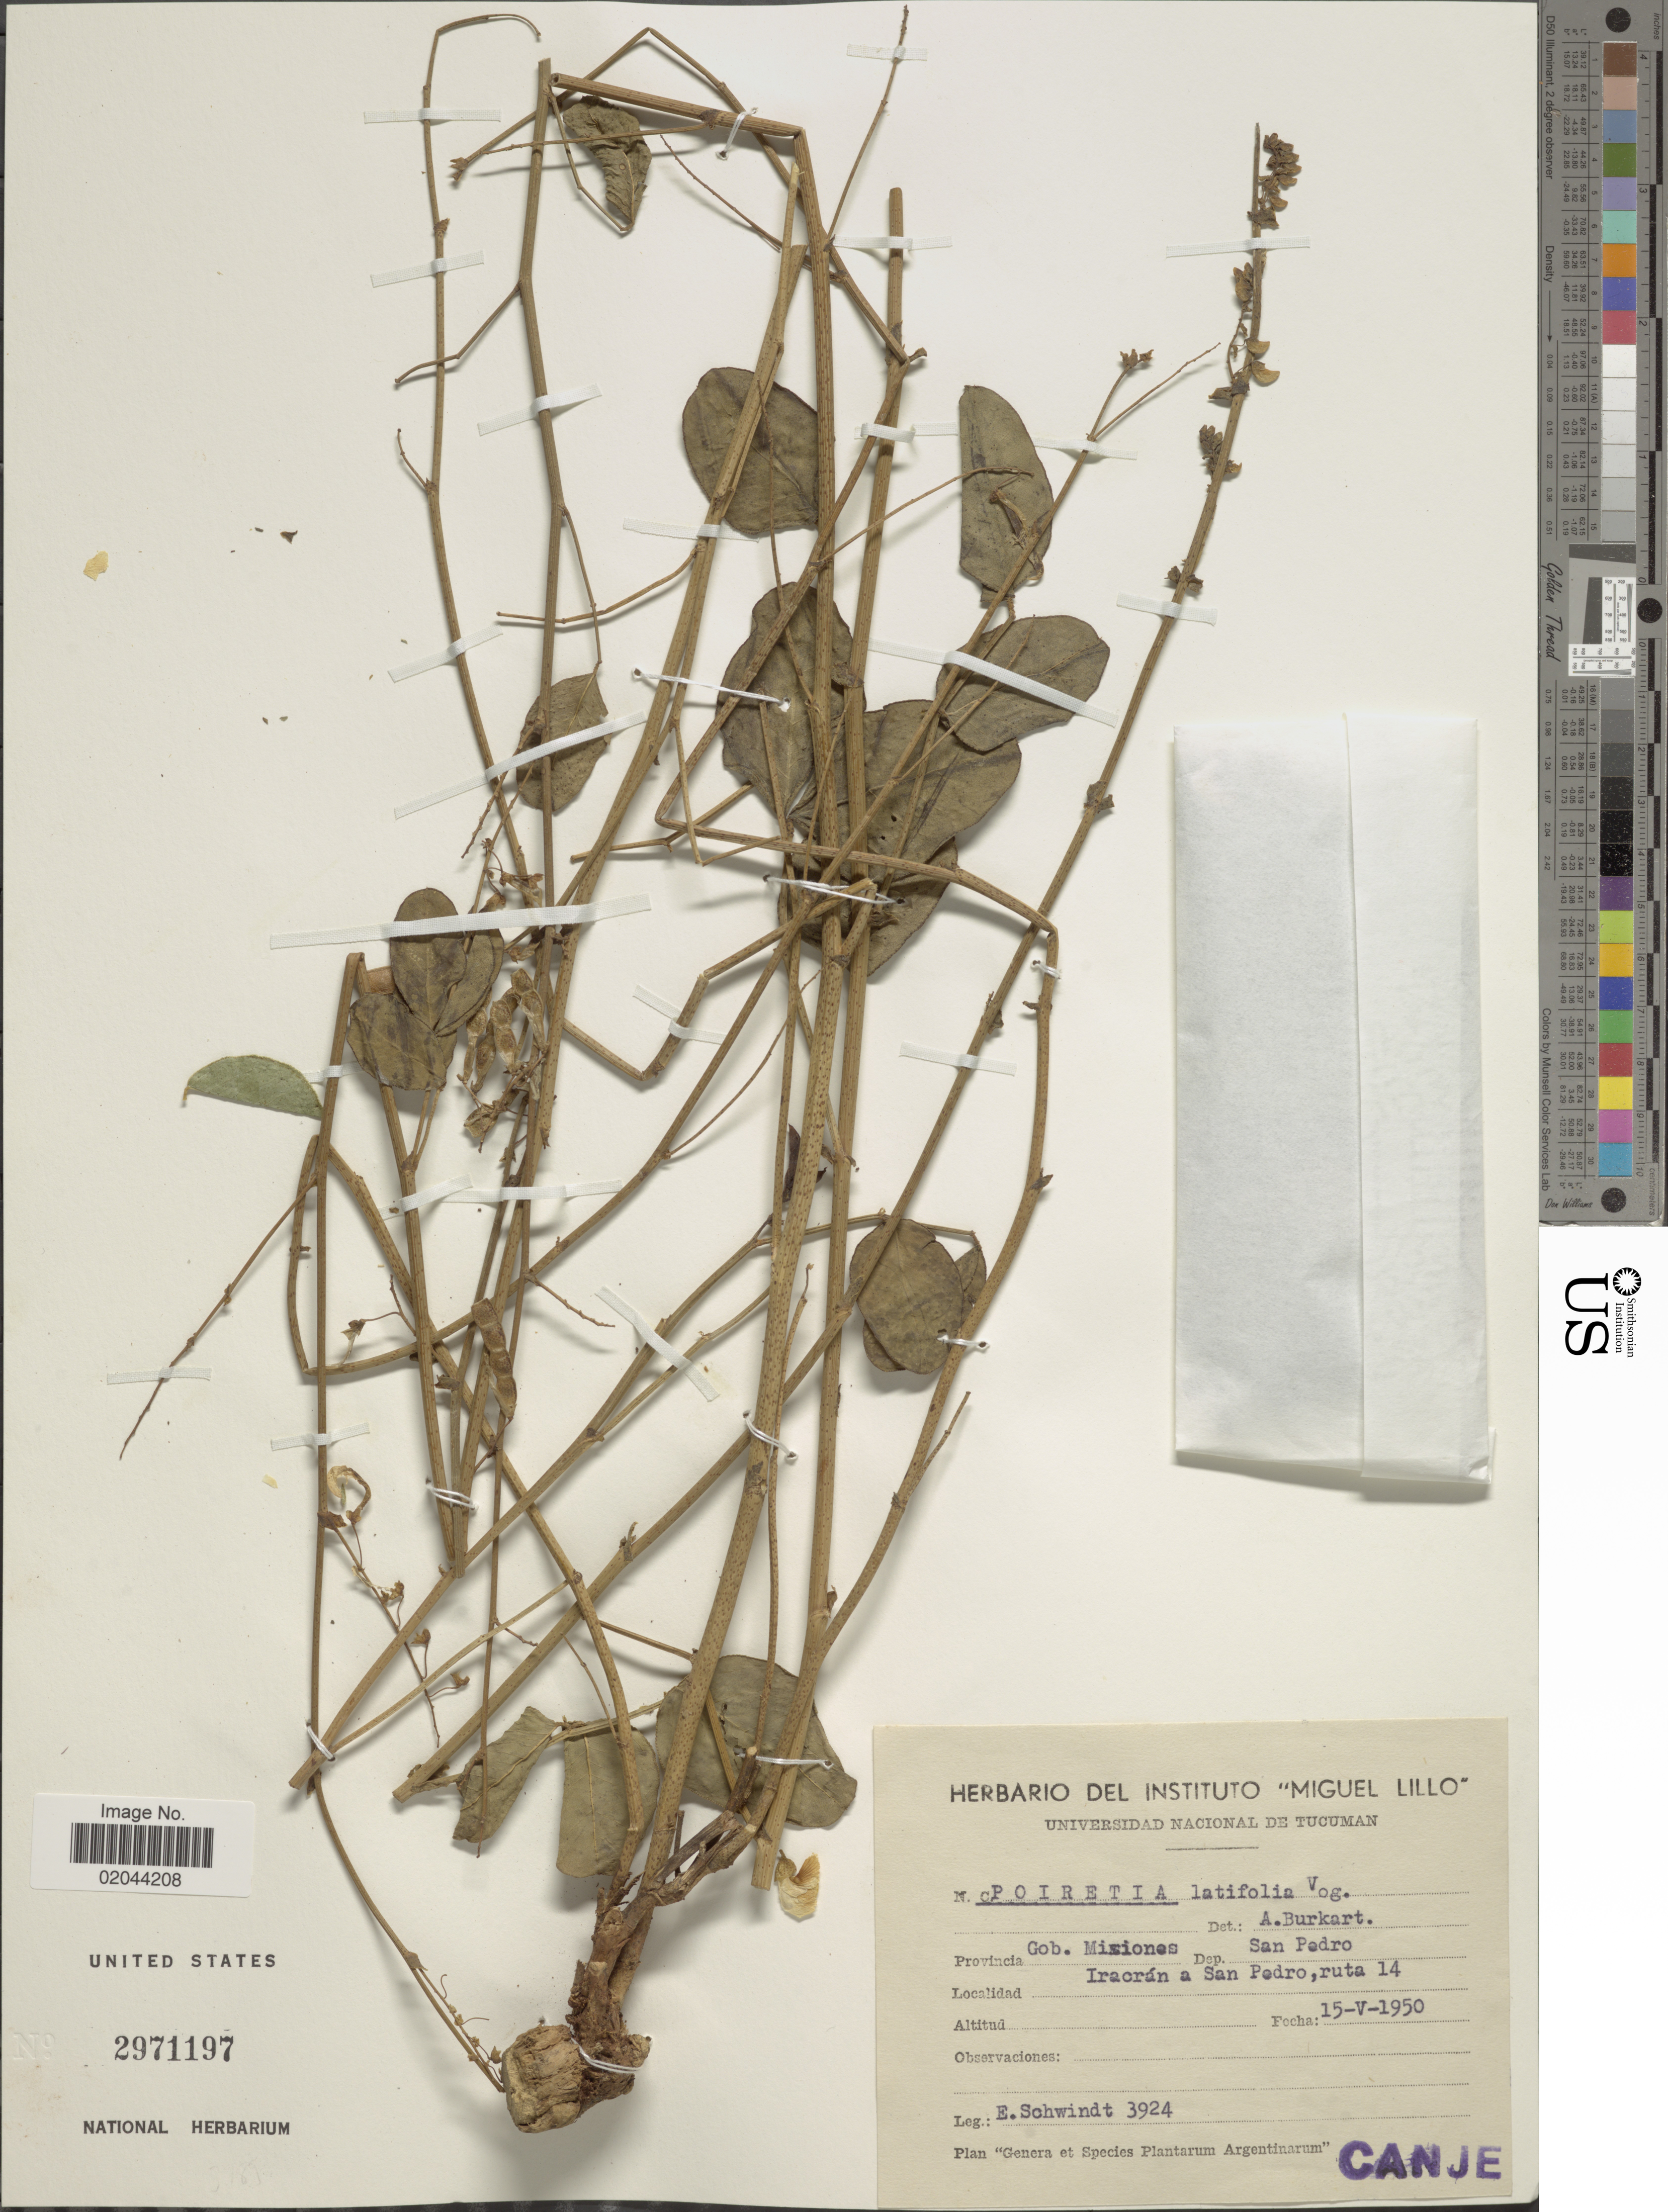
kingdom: Plantae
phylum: Tracheophyta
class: Magnoliopsida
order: Fabales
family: Fabaceae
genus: Poiretia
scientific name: Poiretia latifolia var. latifolia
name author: Vogel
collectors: E. Schwindt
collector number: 3924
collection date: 1950-05-15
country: Argentina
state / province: Misiones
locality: Gob Misiones, Dep. San Pedro, Iracrán a San pedro, ruta 14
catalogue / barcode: US 2971197